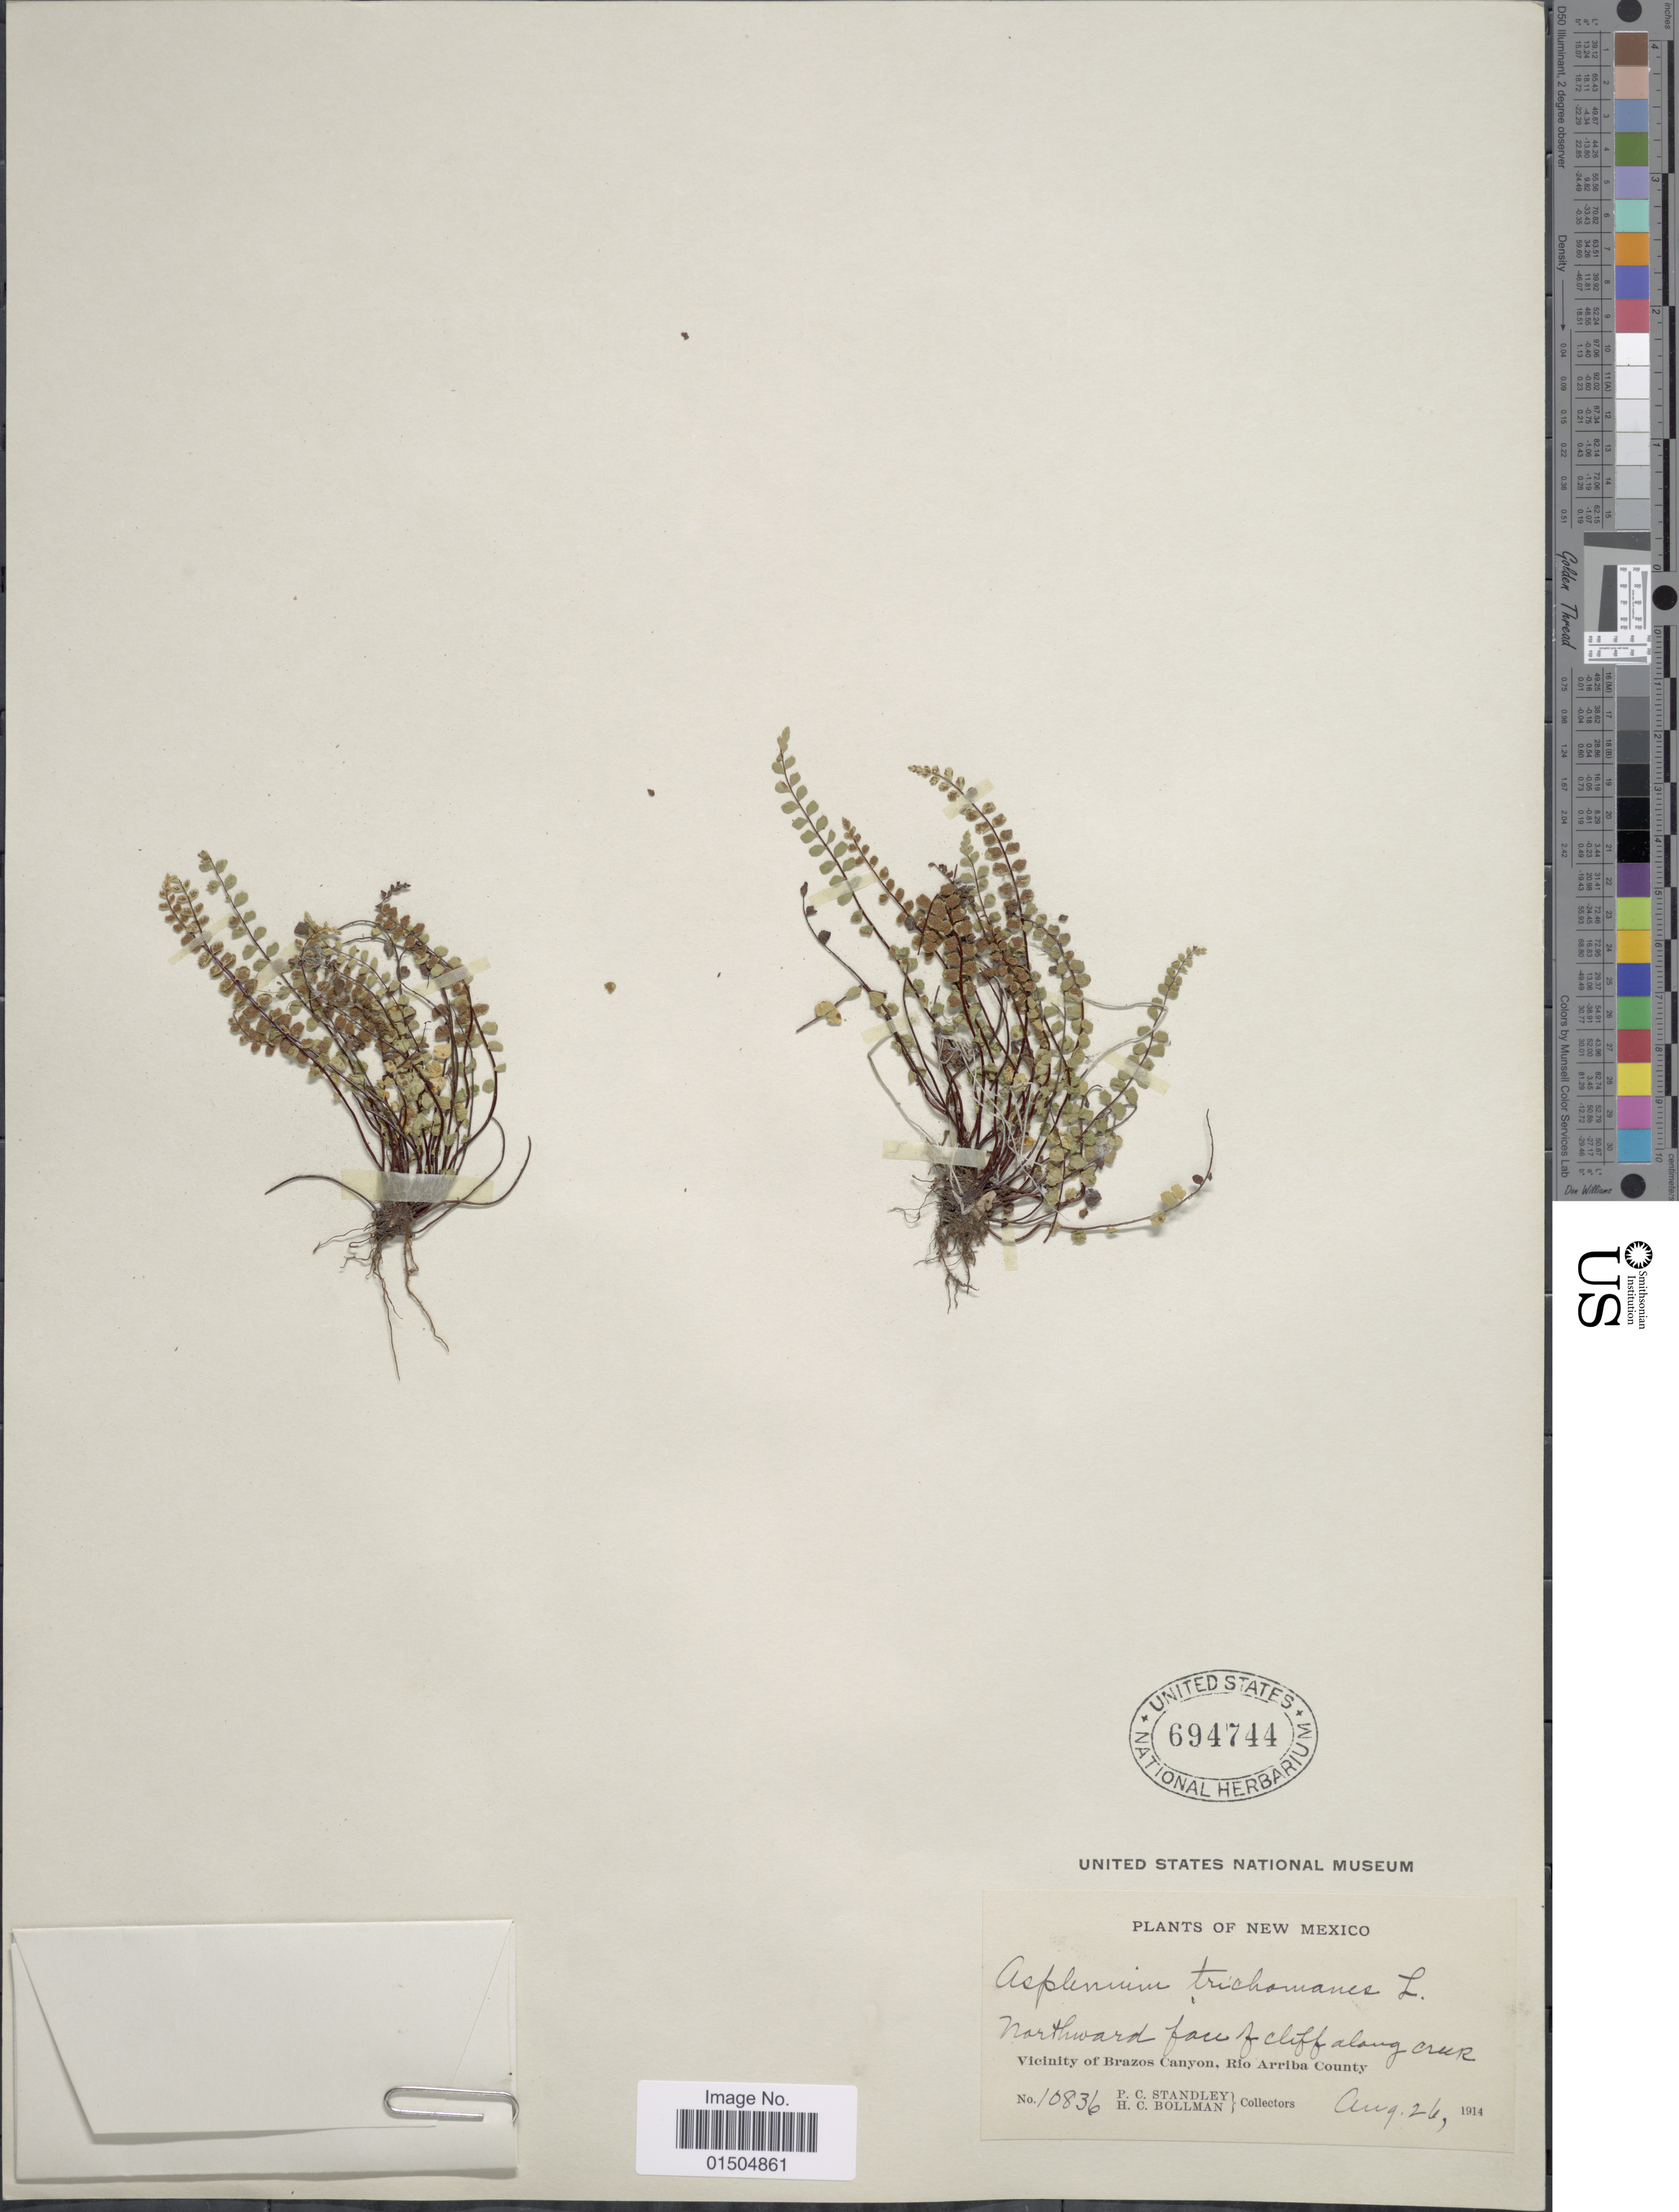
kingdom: Plantae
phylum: Tracheophyta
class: Polypodiopsida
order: Polypodiales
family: Aspleniaceae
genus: Asplenium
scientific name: Asplenium trichomanes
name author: L.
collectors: P. C. Standley & H. C. Bollman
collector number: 10836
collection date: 1914-08-26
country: United States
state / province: New Mexico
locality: Norhward face of cliff along creek. Vicinity of Brazos Canyon, Rio Arriba County.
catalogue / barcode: US 694744